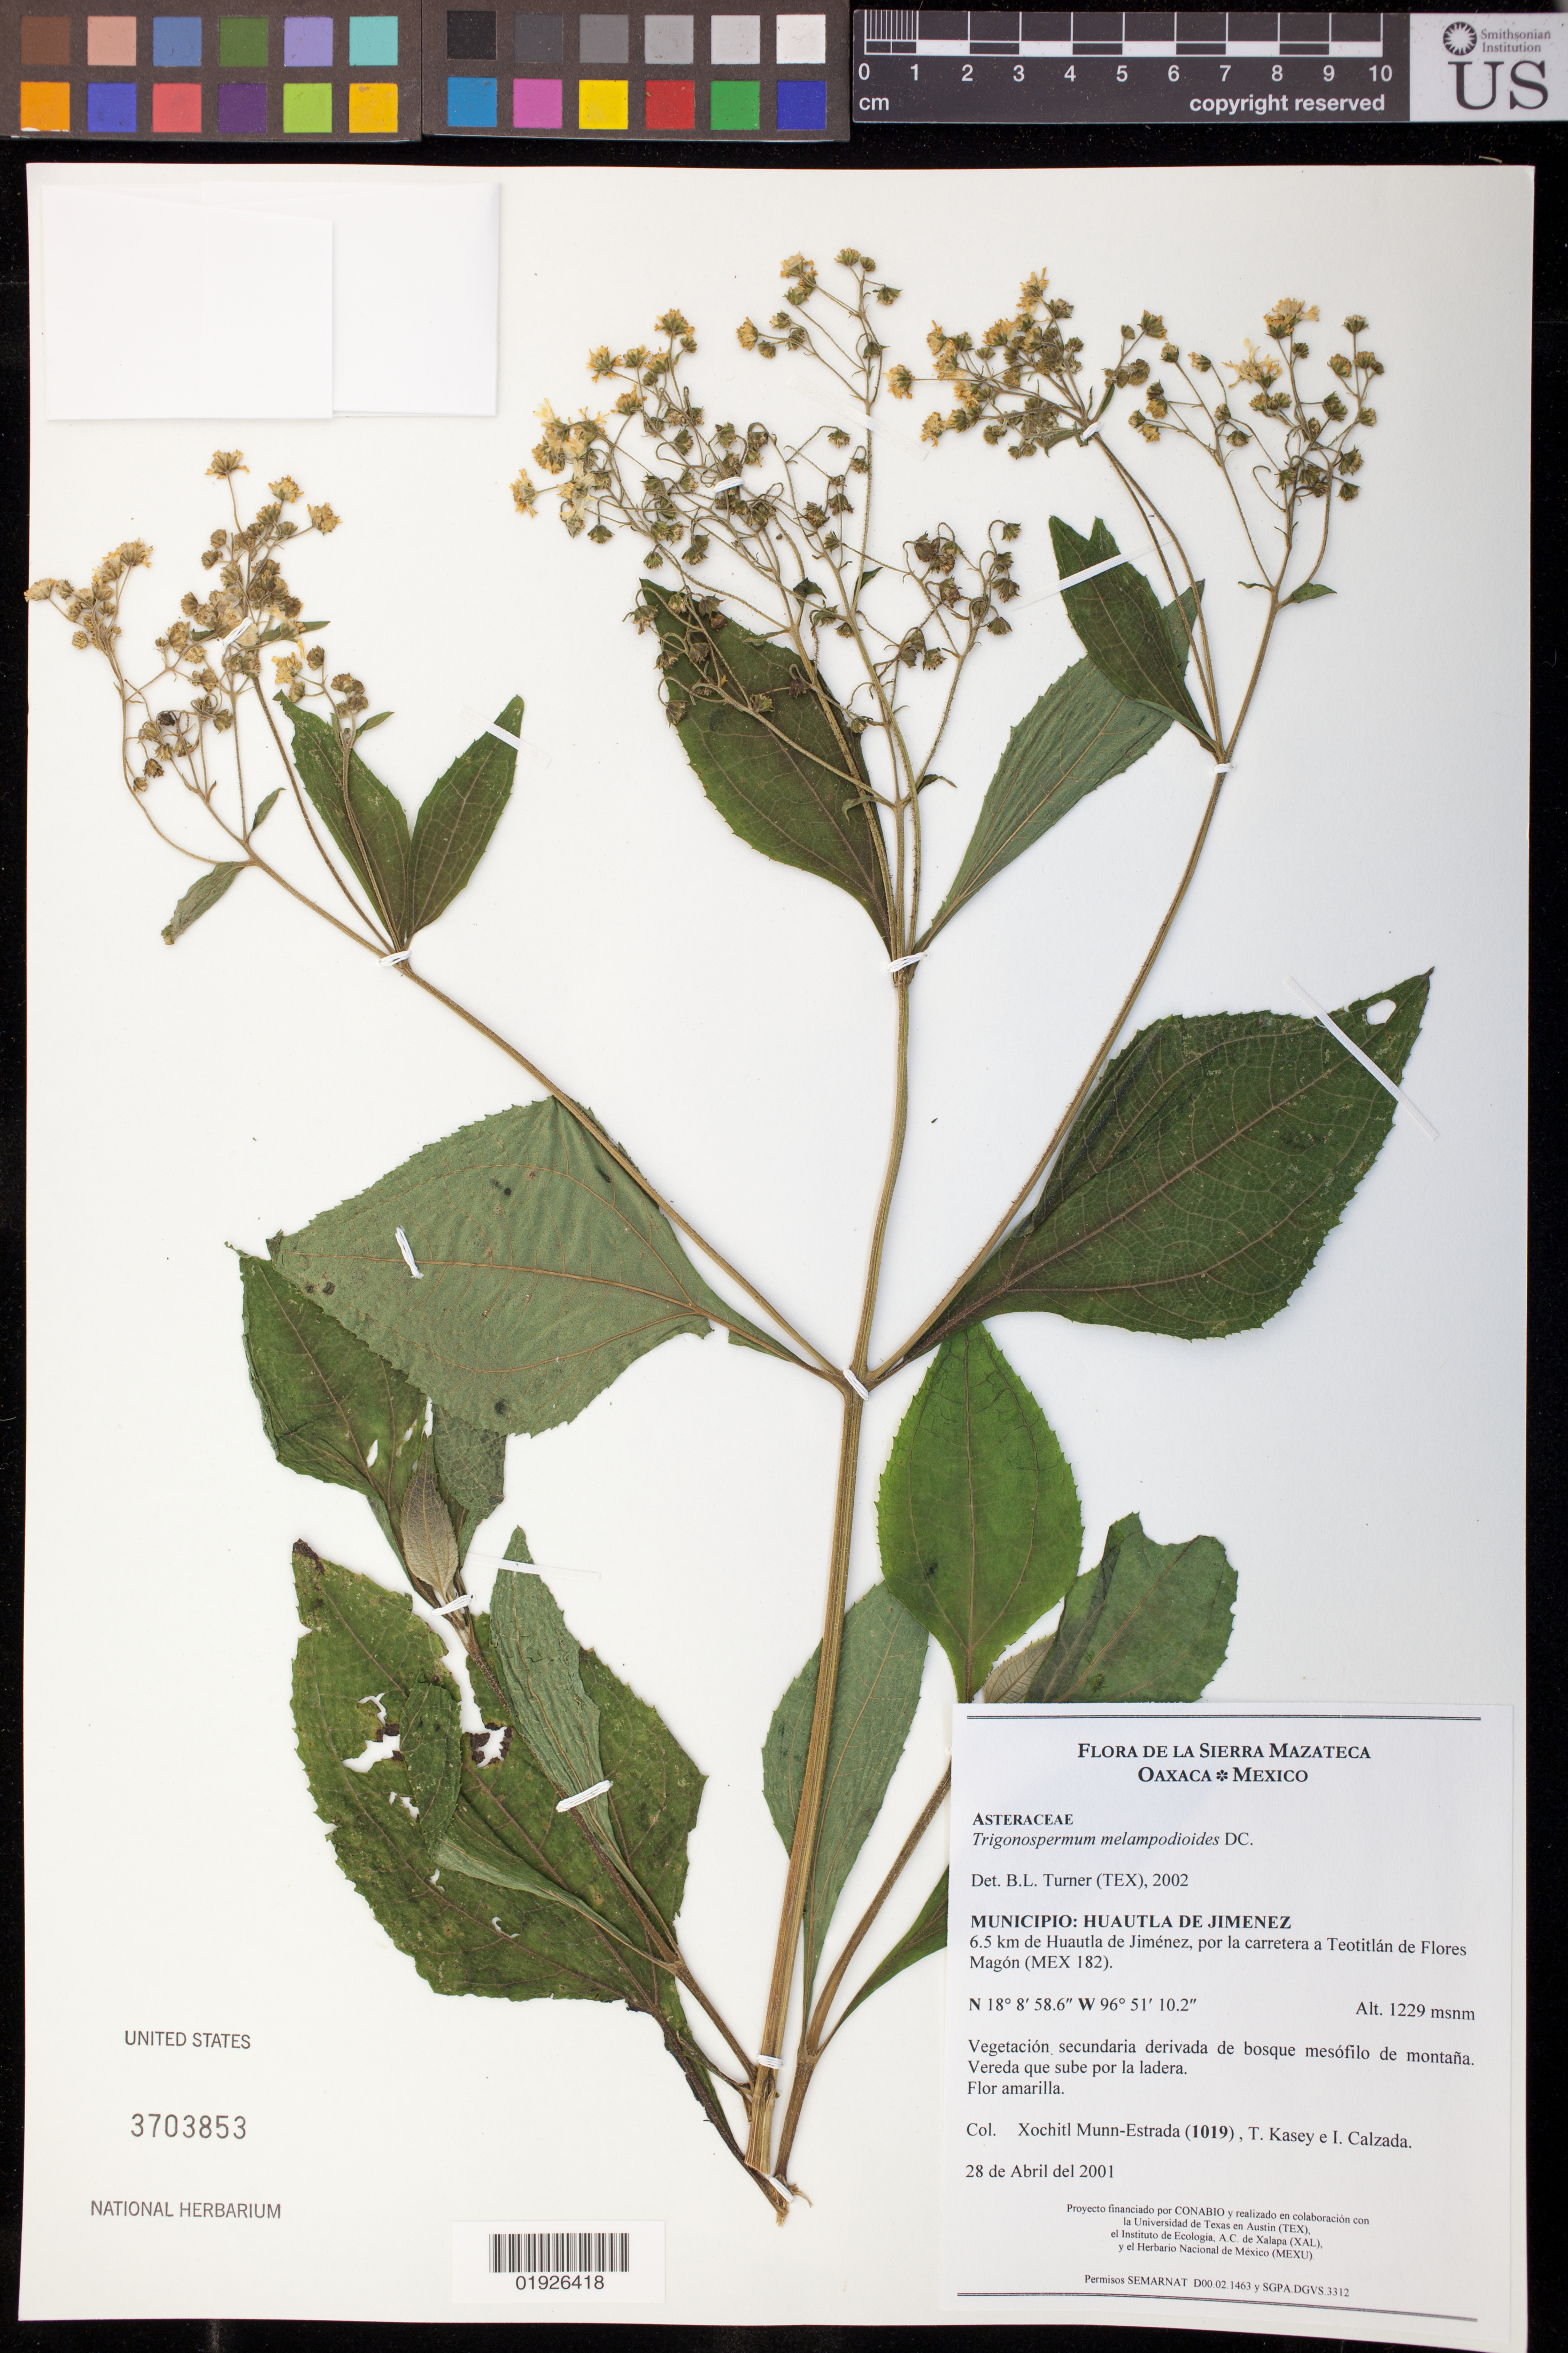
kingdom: Plantae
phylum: Tracheophyta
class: Magnoliopsida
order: Asterales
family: Asteraceae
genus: Trigonospermum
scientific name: Trigonospermum melampodioides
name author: DC.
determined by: Turner, B. L.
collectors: X. Munn-Estrada, T. Kasey & I. Calzada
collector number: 1019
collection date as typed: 28 de Abril del 2001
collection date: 2001-04-28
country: Mexico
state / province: Oaxaca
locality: Huautla de Jimenez, 6.5 km de Huautla de Jimenez, por la carretera a Teotitlan de Flores Magon (MEX 182).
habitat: Vegetacion secundaria derivada de bosque mesofilo de montana. Vereda que sube por la ladera.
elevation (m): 1229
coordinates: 18 08 58.6 N, 96 51 10.2 W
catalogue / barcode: US 3703853